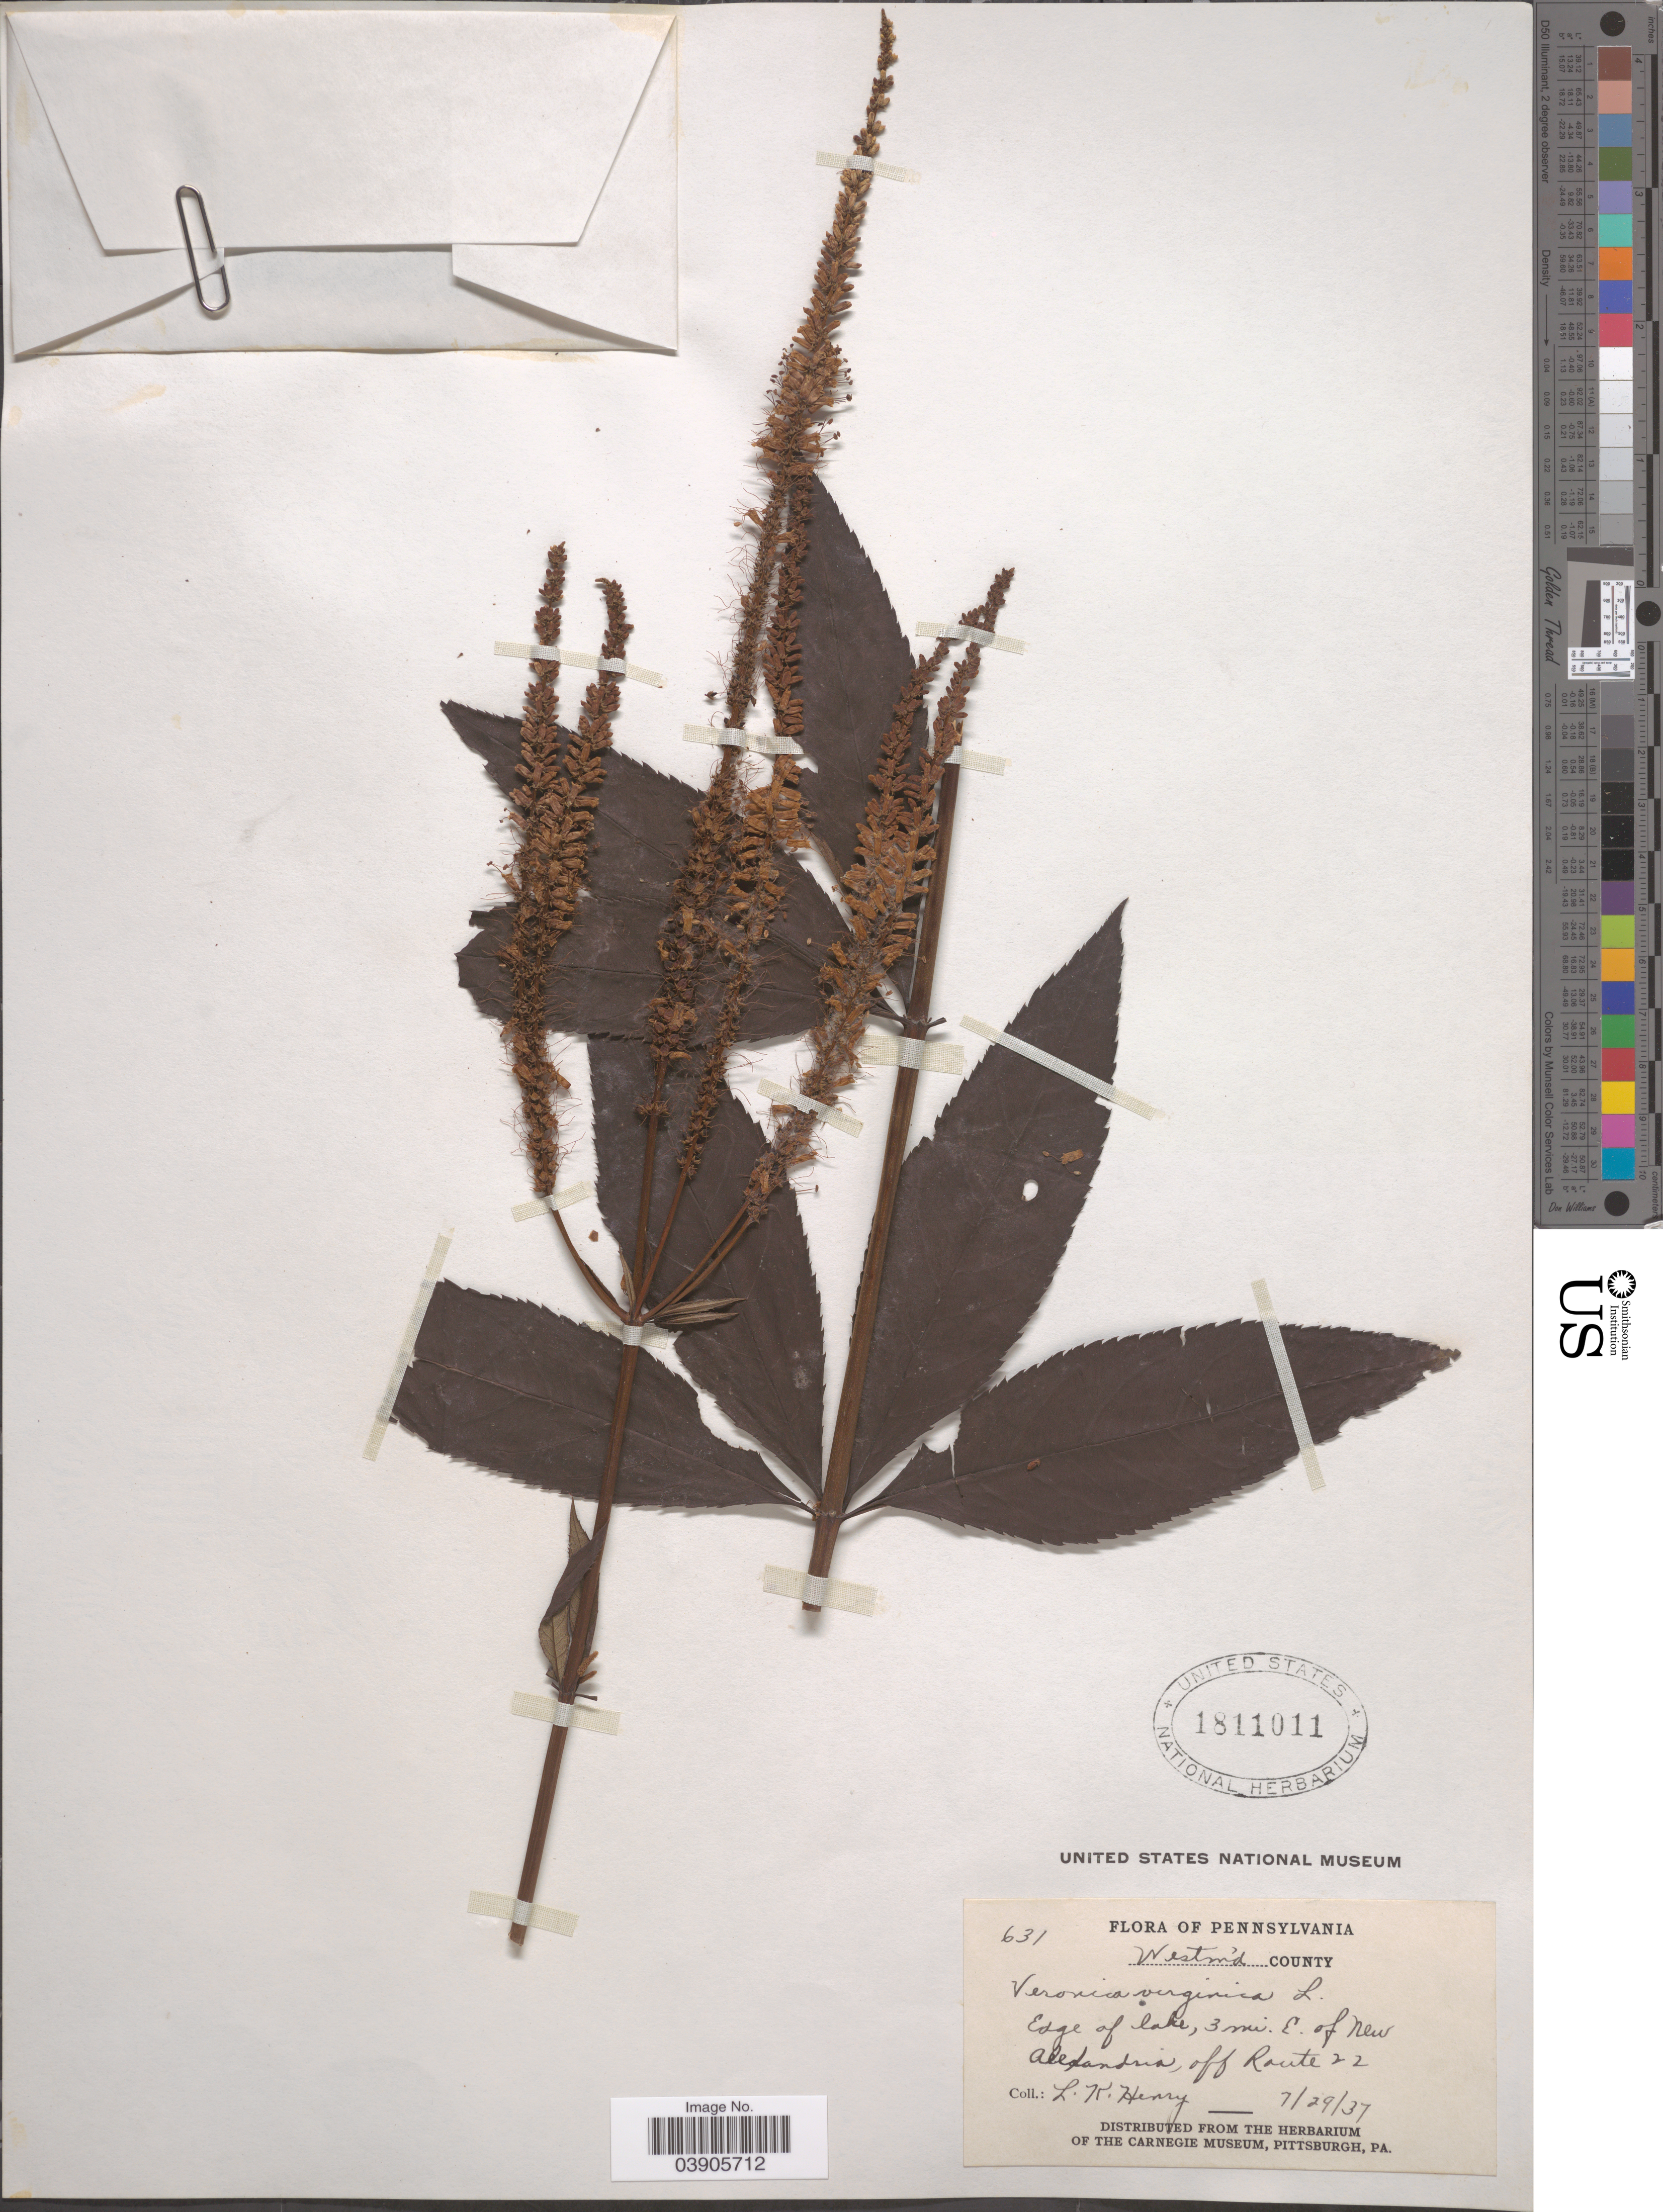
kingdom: Plantae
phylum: Tracheophyta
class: Magnoliopsida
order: Lamiales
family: Plantaginaceae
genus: Veronicastrum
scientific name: Veronicastrum virginicum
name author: (L.) Farw.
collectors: L. K. Henry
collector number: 631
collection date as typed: Transcribed d/m/y: 29/7/37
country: United States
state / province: Pennsylvania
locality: Westm'd County. Edge of lake, 3 mi. E. of New Alexandria, off Route 22.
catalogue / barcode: US 1811011